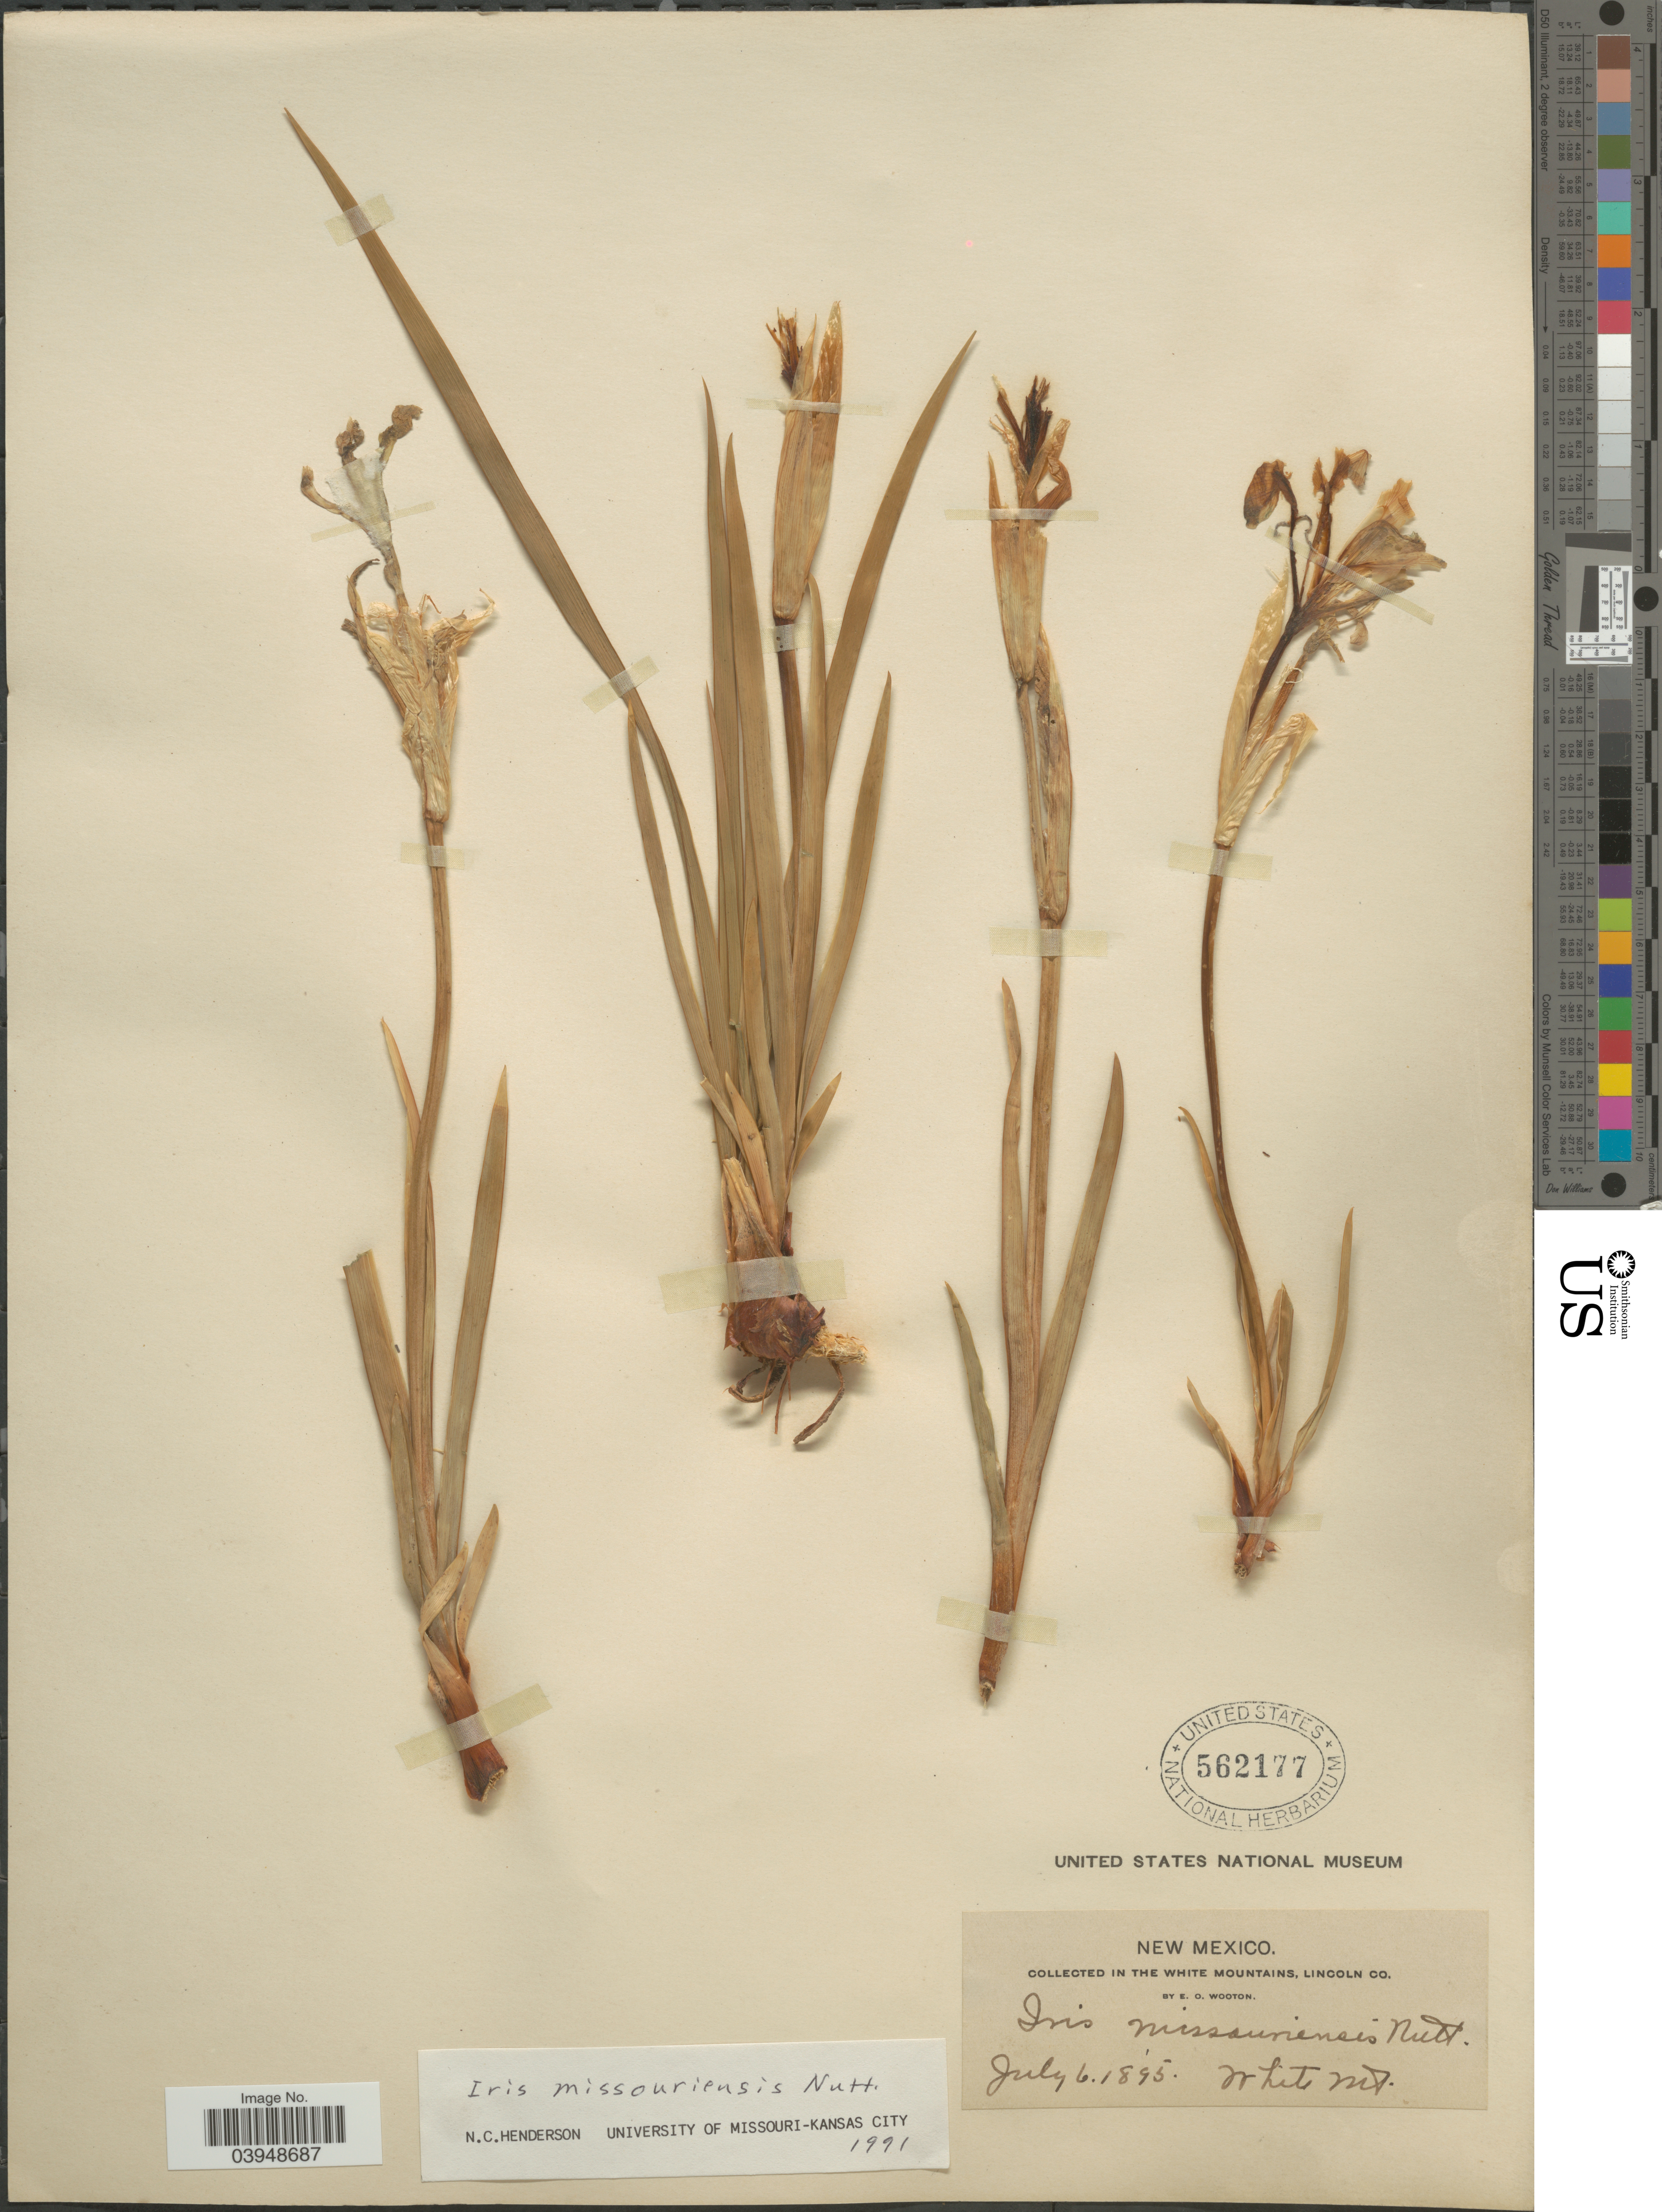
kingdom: Plantae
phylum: Tracheophyta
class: Liliopsida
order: Asparagales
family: Iridaceae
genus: Iris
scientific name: Iris missouriensis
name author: Nutt.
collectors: E. O. Wooton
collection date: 1895-07-06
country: United States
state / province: New Mexico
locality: In the White Mountains, Lincoln Co. White Mt.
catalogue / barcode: US 562177